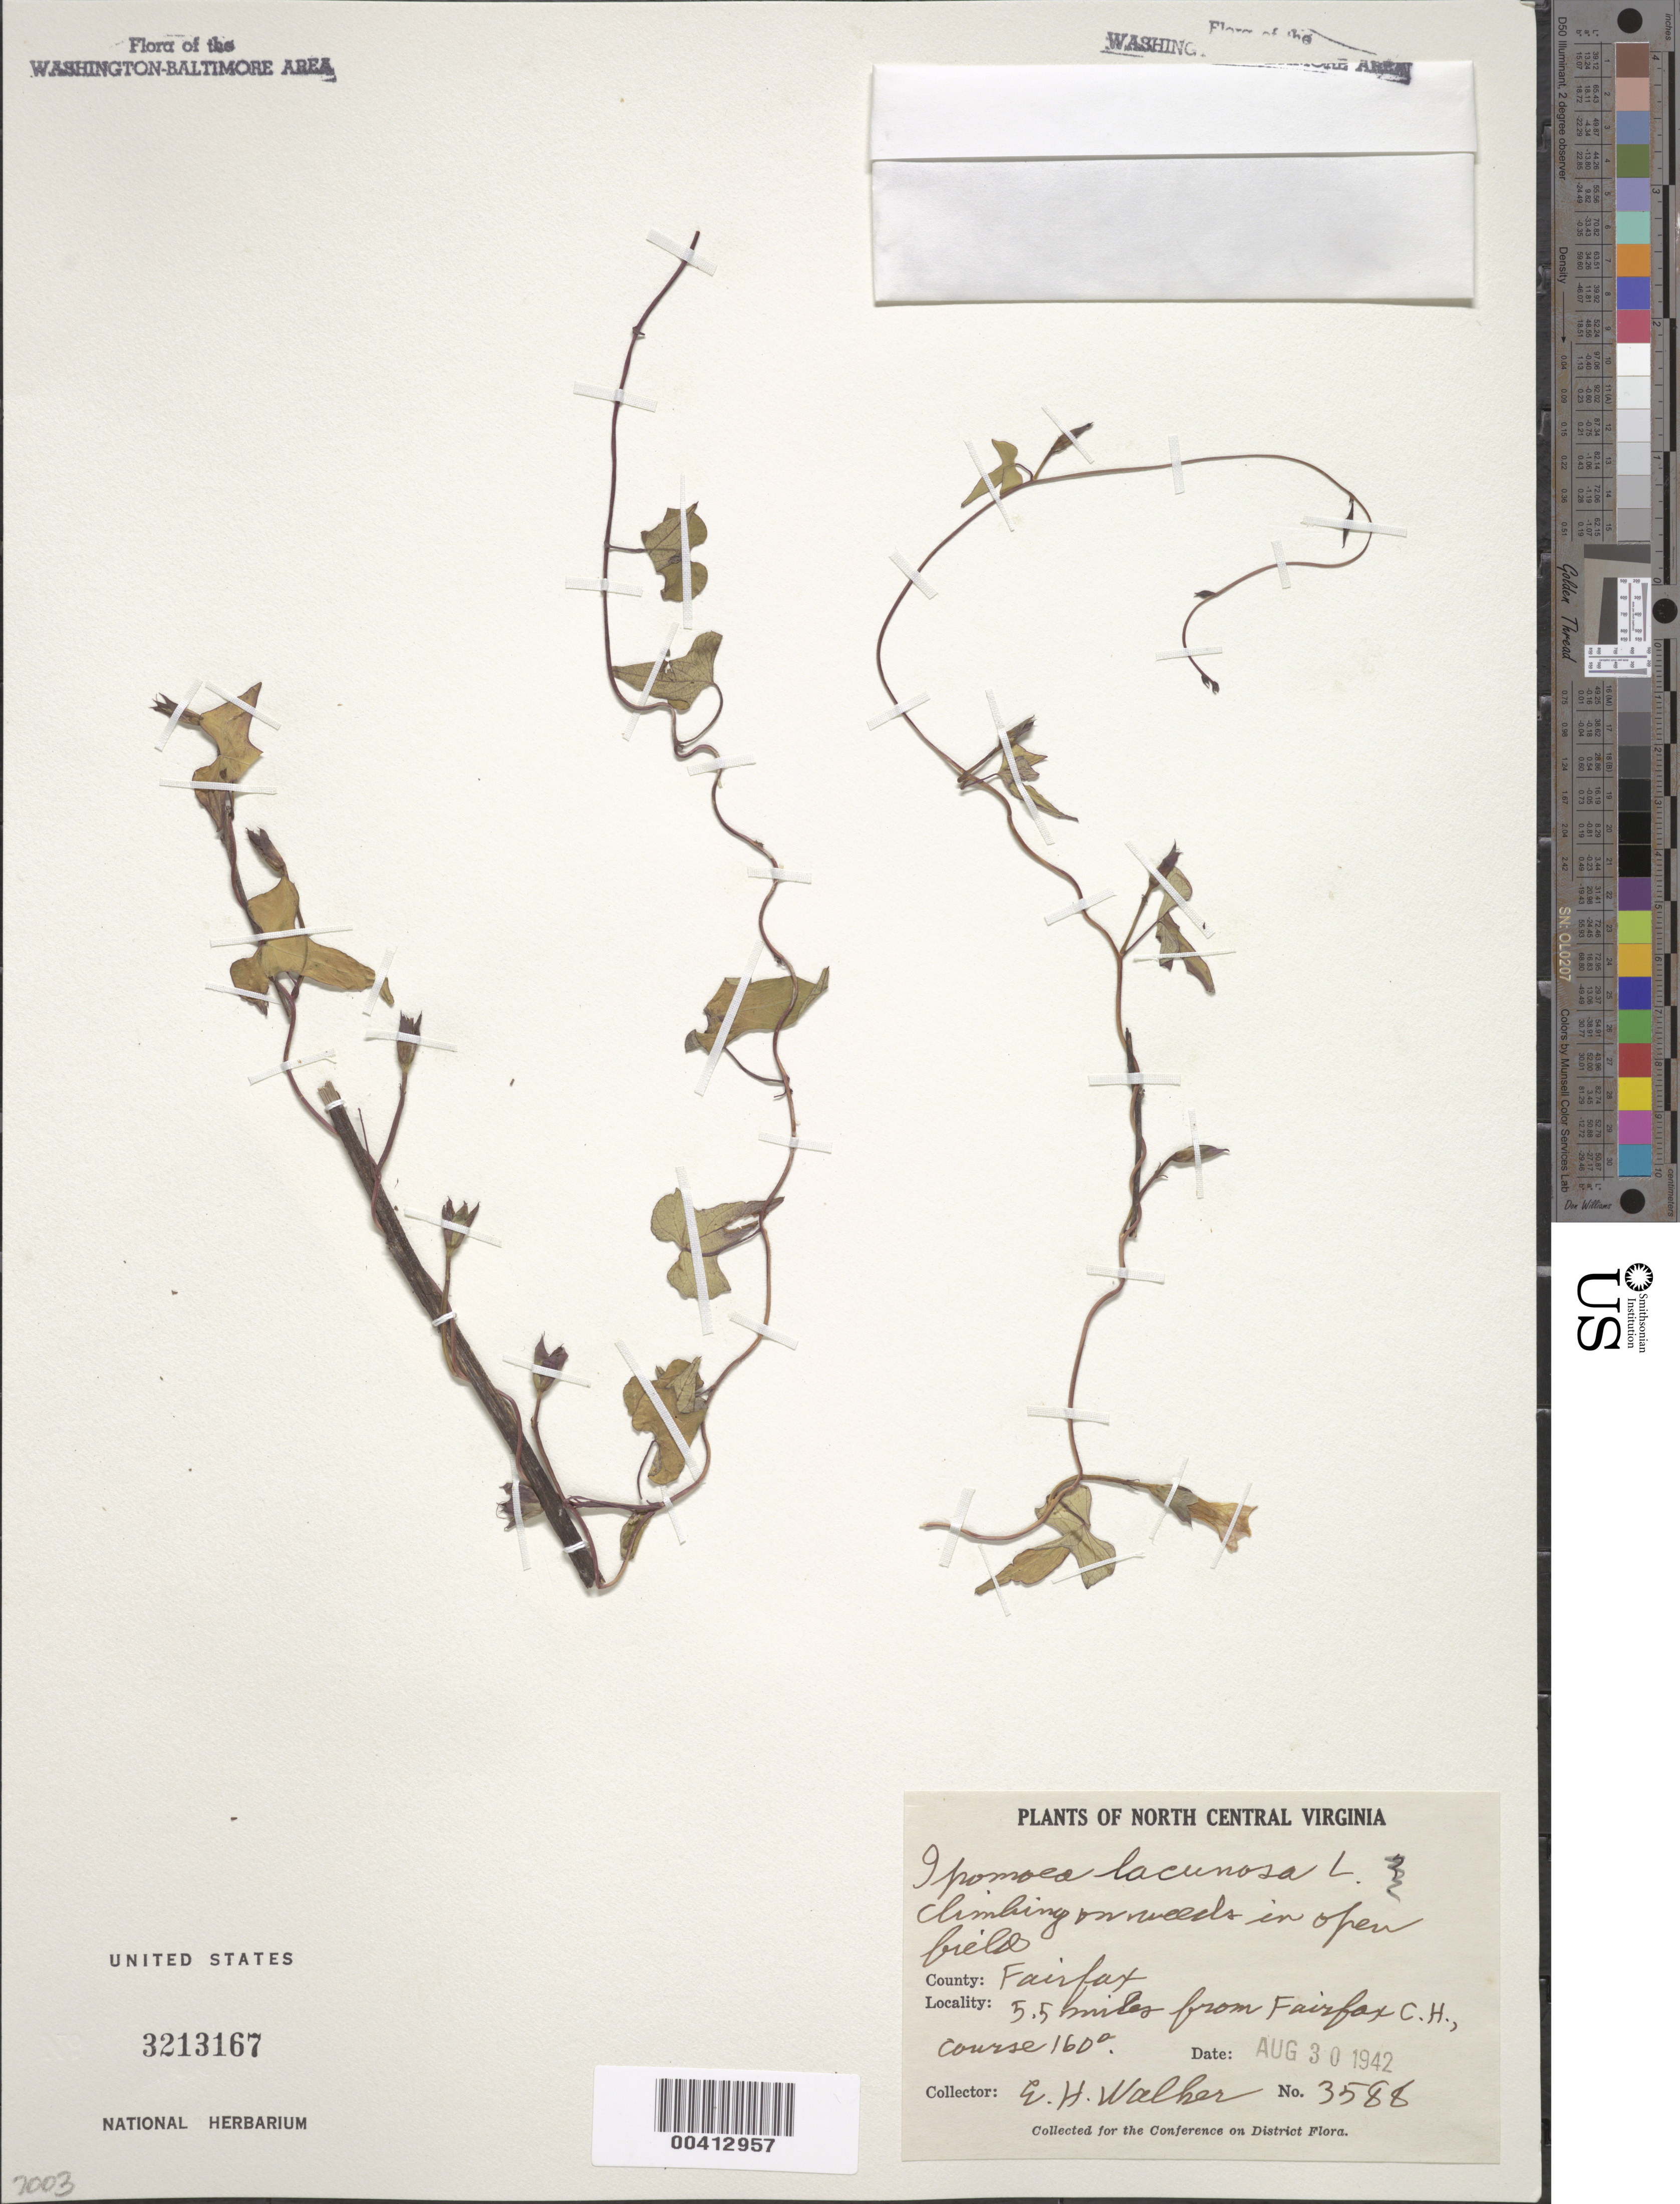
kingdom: Plantae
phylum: Tracheophyta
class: Magnoliopsida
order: Solanales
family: Convolvulaceae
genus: Ipomoea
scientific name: Ipomoea lacunosa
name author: L.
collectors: E. H. Walker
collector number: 3588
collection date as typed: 30 Aug 1942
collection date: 1942-08-30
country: United States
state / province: Virginia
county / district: Fairfax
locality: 5.5 mi. from Fairfax County Courthouse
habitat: In open field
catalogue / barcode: US 3213167